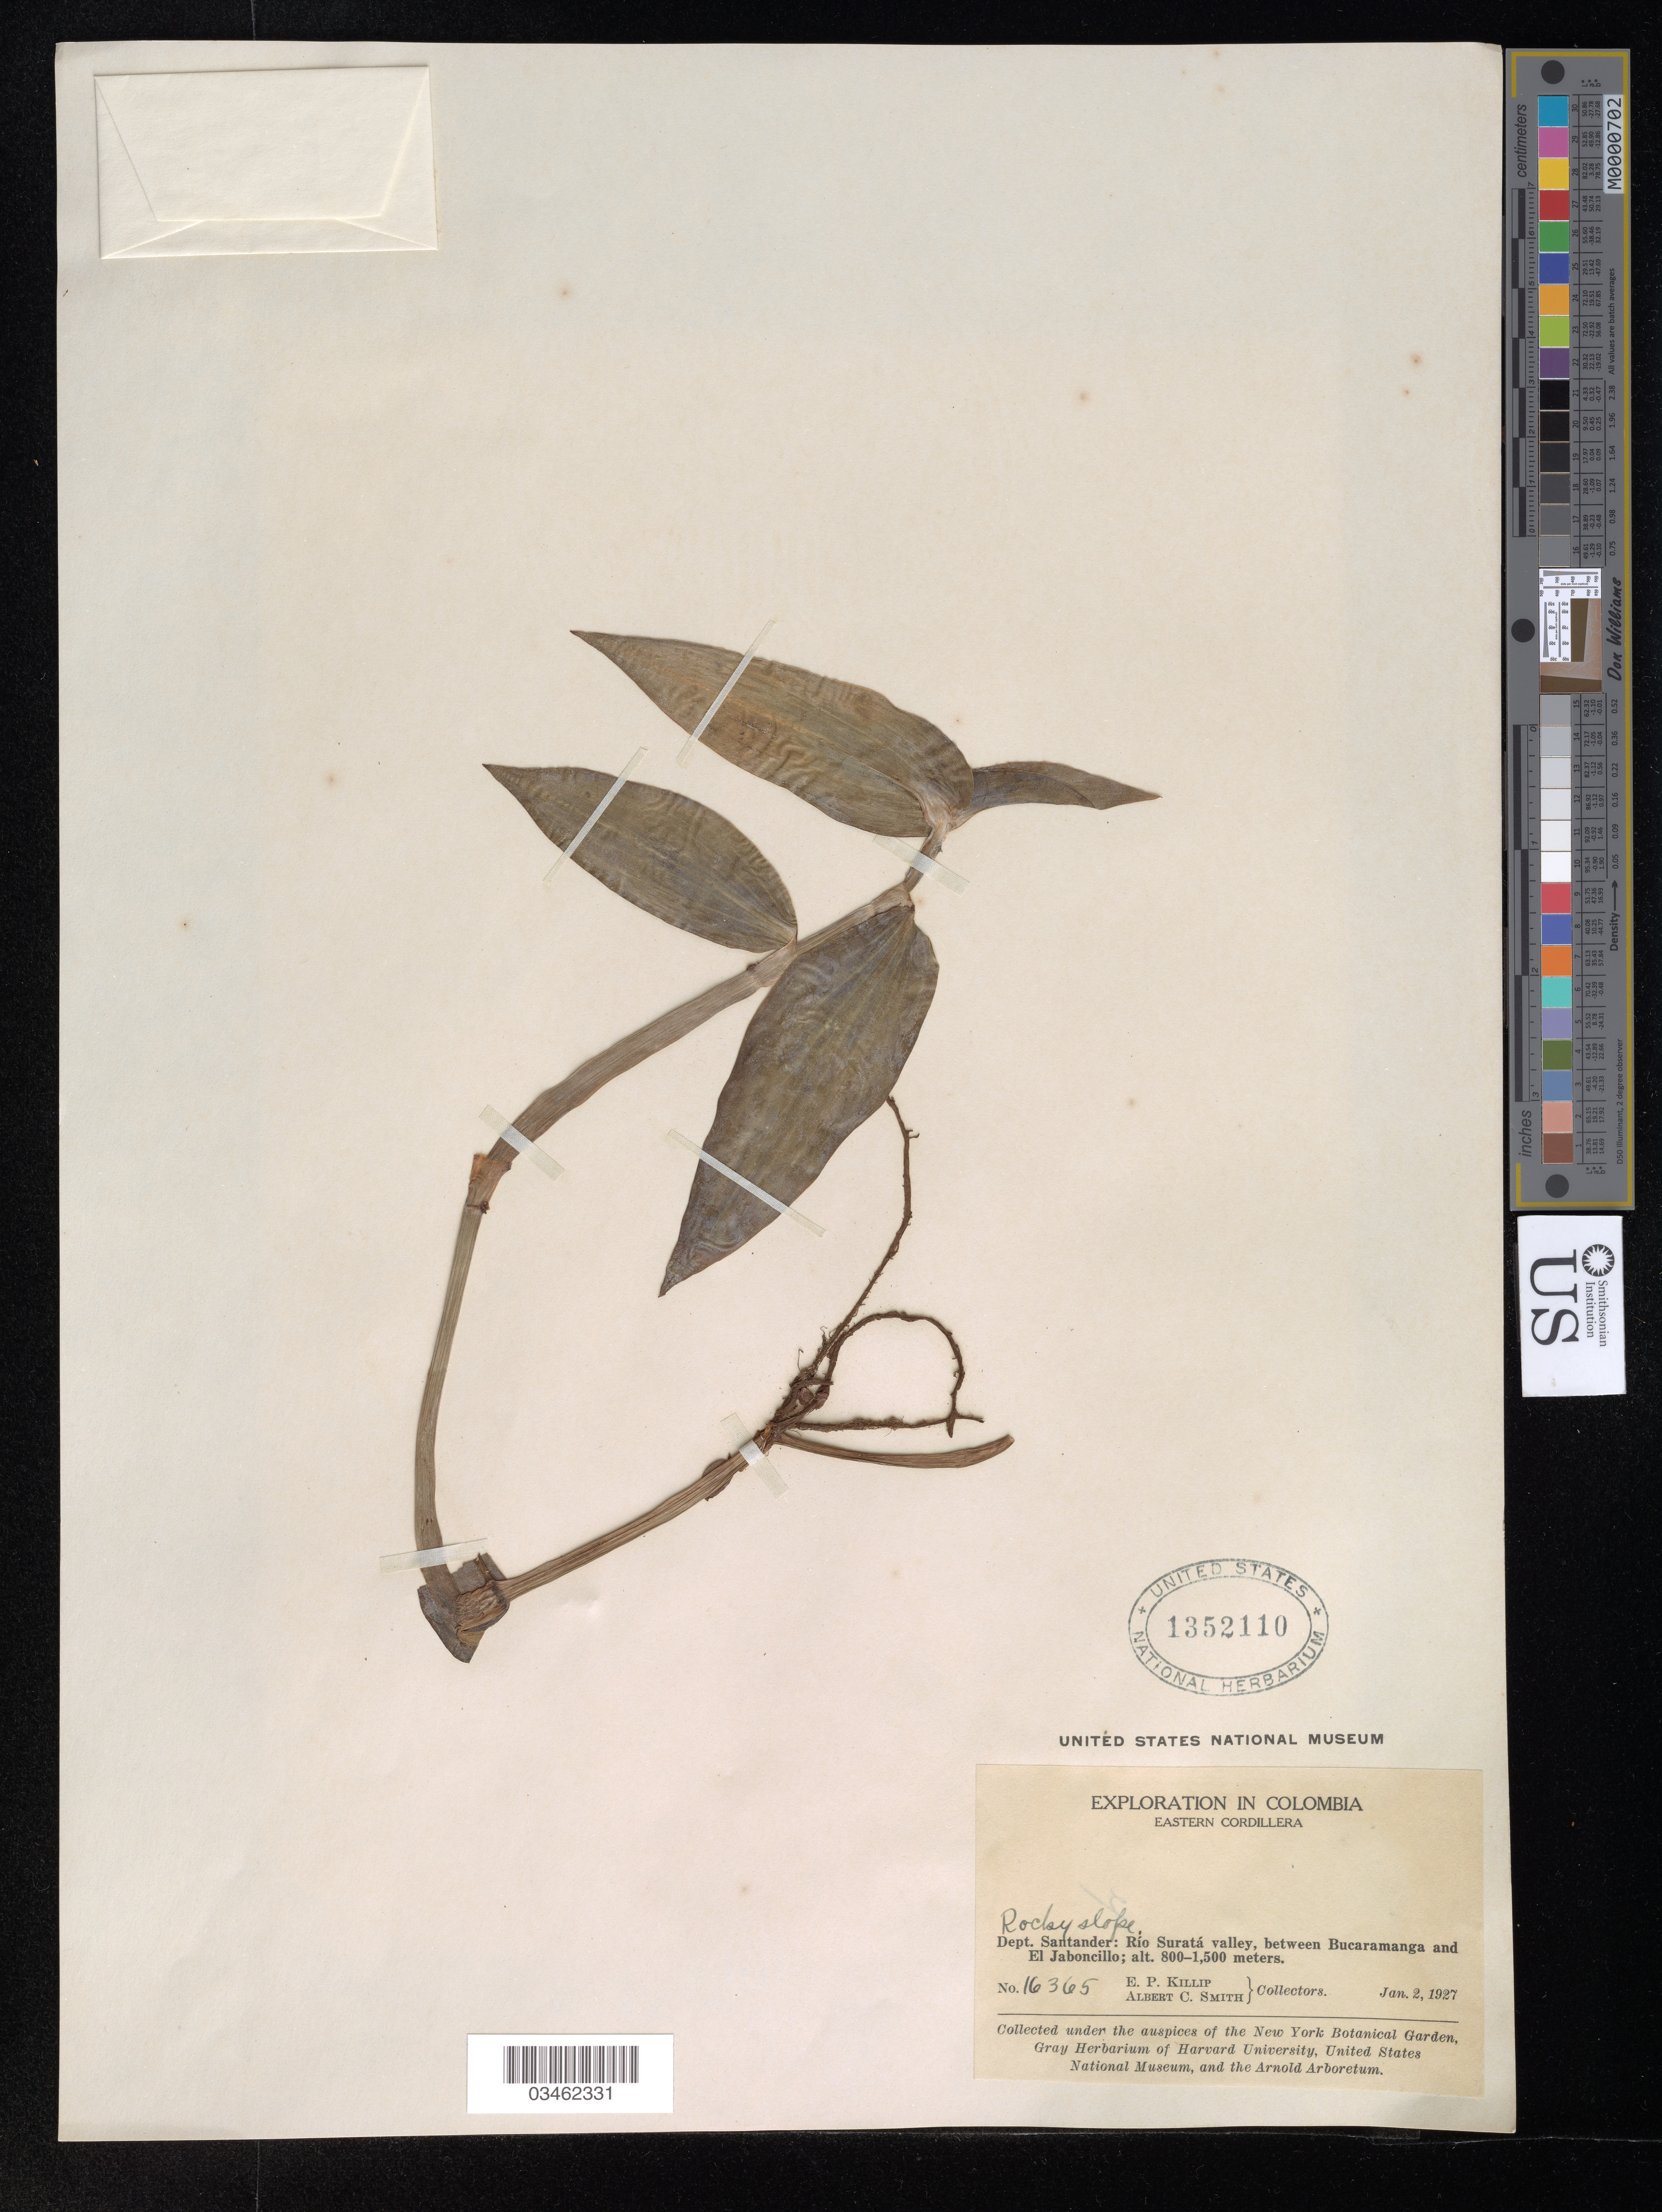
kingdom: Plantae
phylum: Tracheophyta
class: Liliopsida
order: Commelinales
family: Commelinaceae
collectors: E. P. Killip & A. C. Smith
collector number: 16365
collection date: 1927-01-02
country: Colombia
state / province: Santander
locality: Eastern Cordillera. Río Suratá valley, between Bucaramanga and El Jaboncillo.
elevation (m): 800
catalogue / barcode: US 1352110